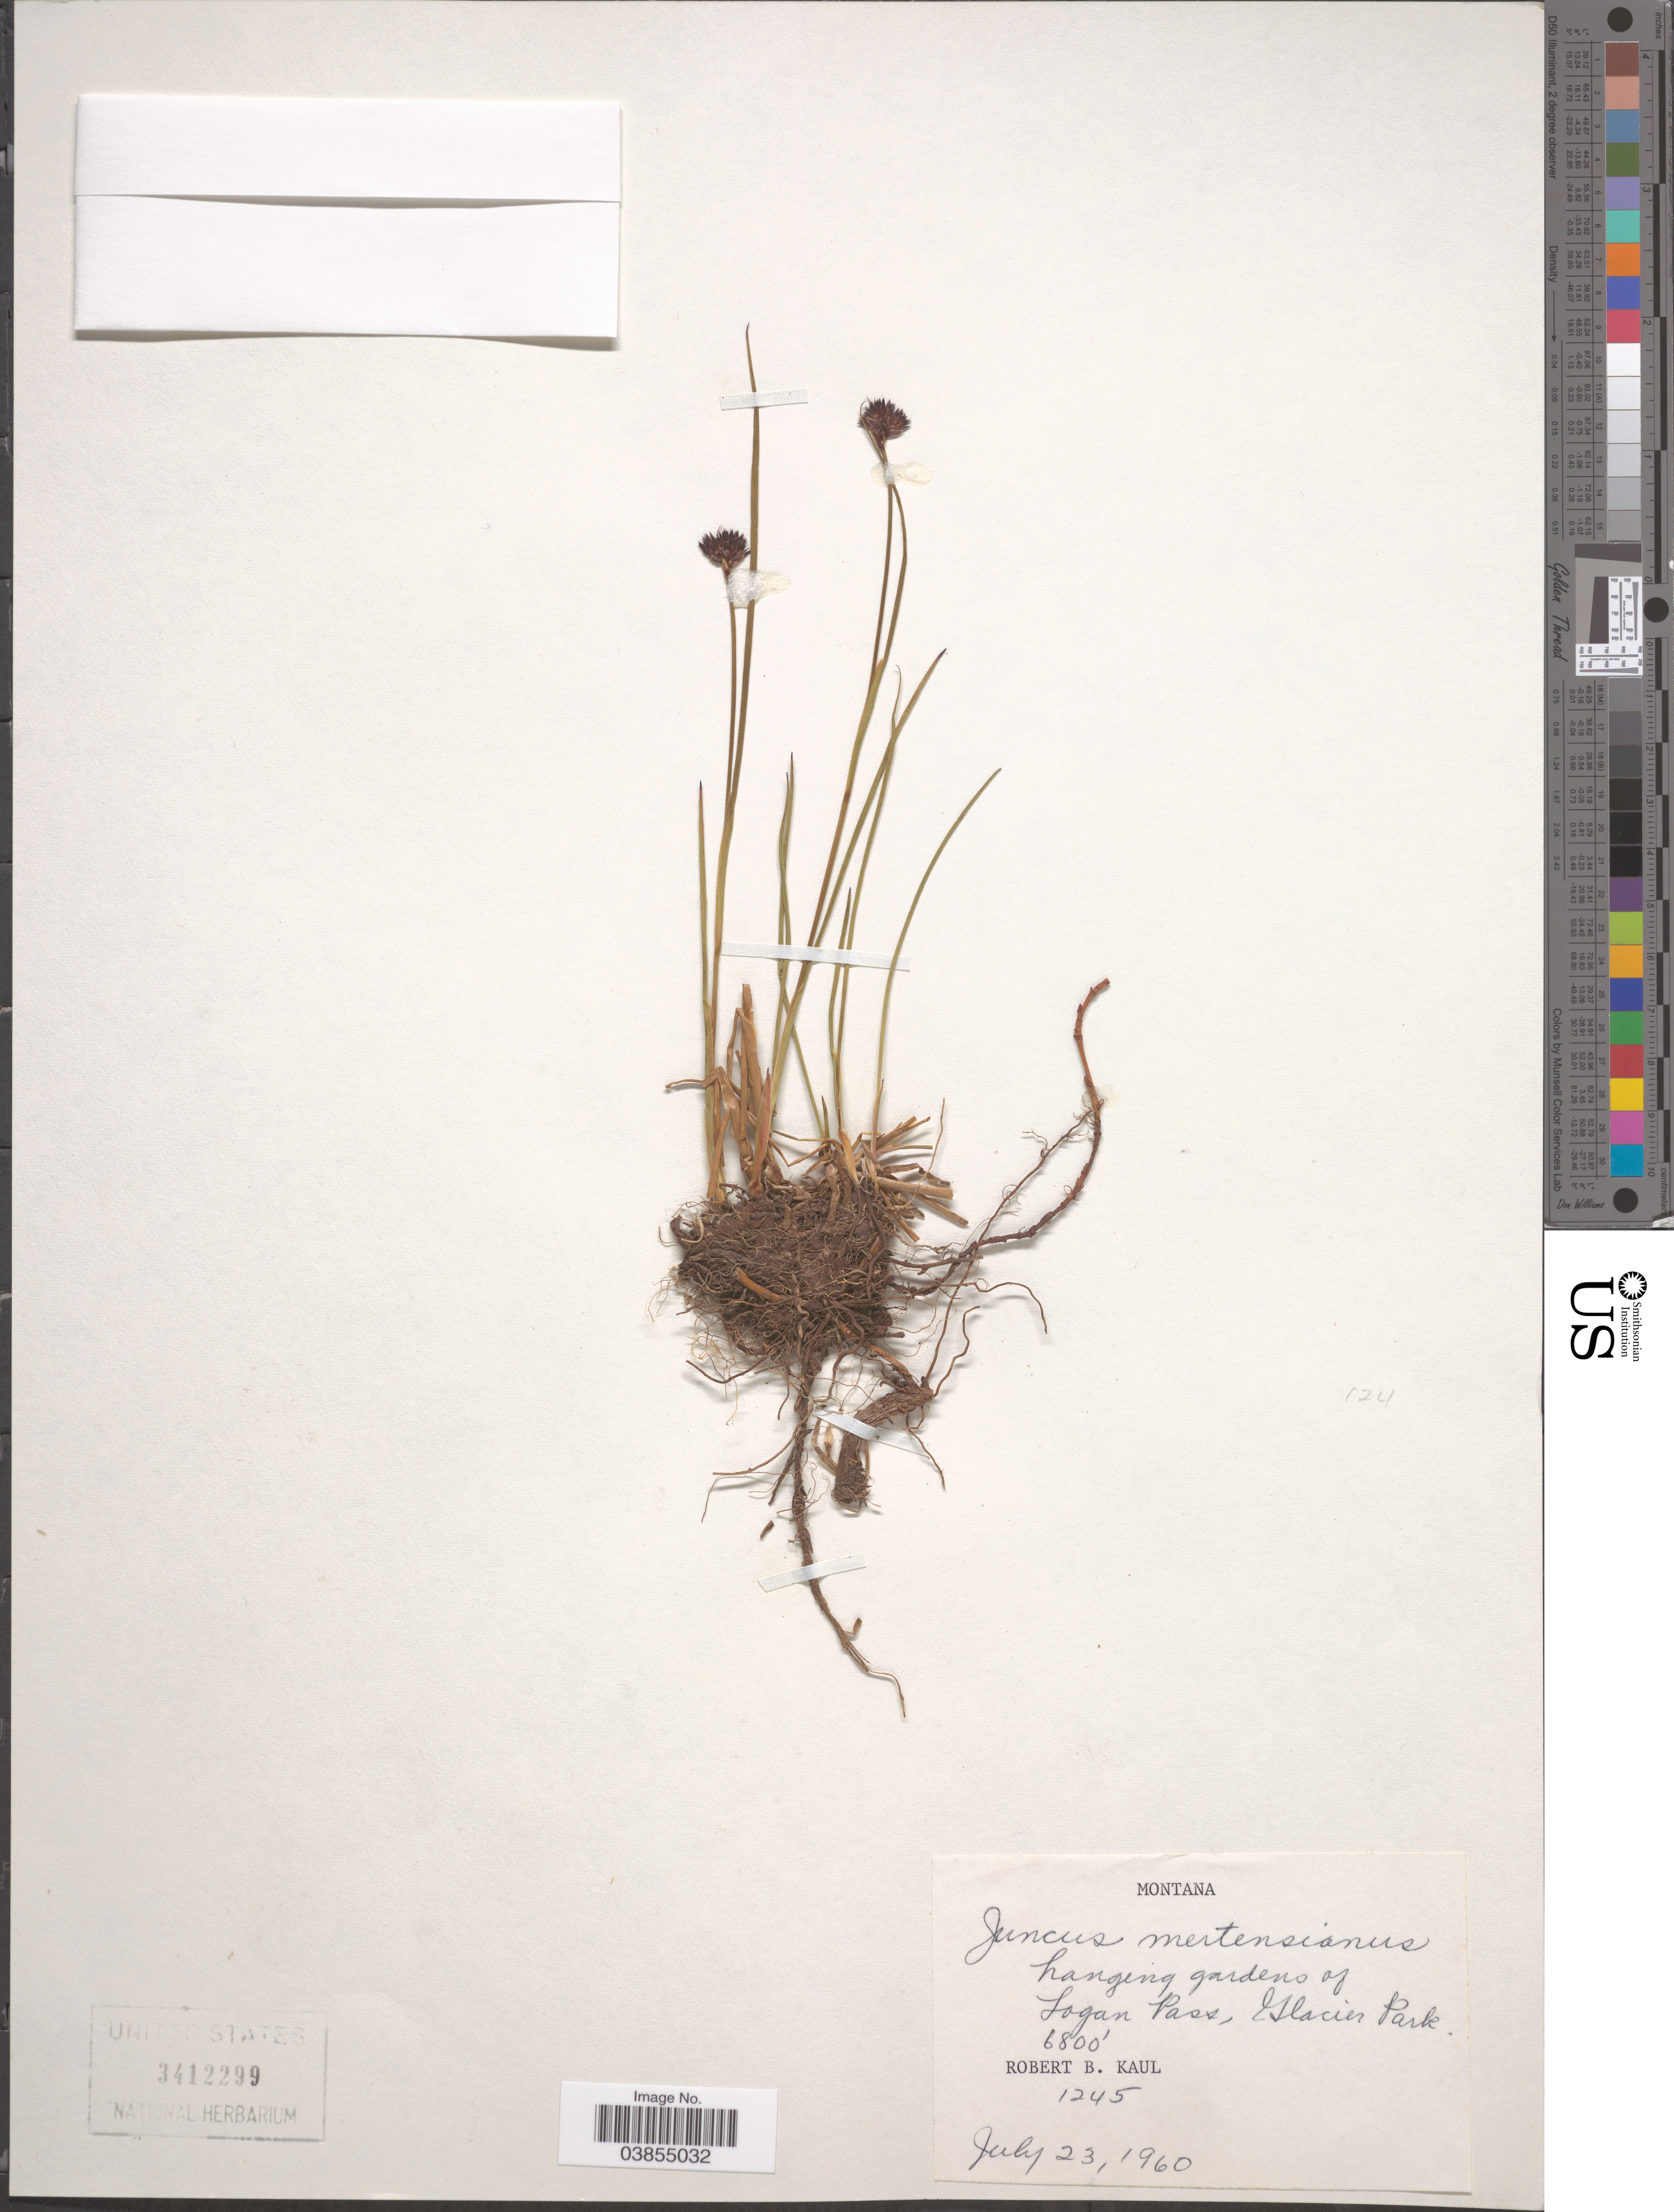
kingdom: Plantae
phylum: Tracheophyta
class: Liliopsida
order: Poales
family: Juncaceae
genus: Juncus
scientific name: Juncus mertensianus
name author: Bong.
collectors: R. Kaul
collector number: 1245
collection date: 1960-07-23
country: United States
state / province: Montana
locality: Hanging gardens of Logan Pass, Glacier Park.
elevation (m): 2073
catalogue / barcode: US 3412299